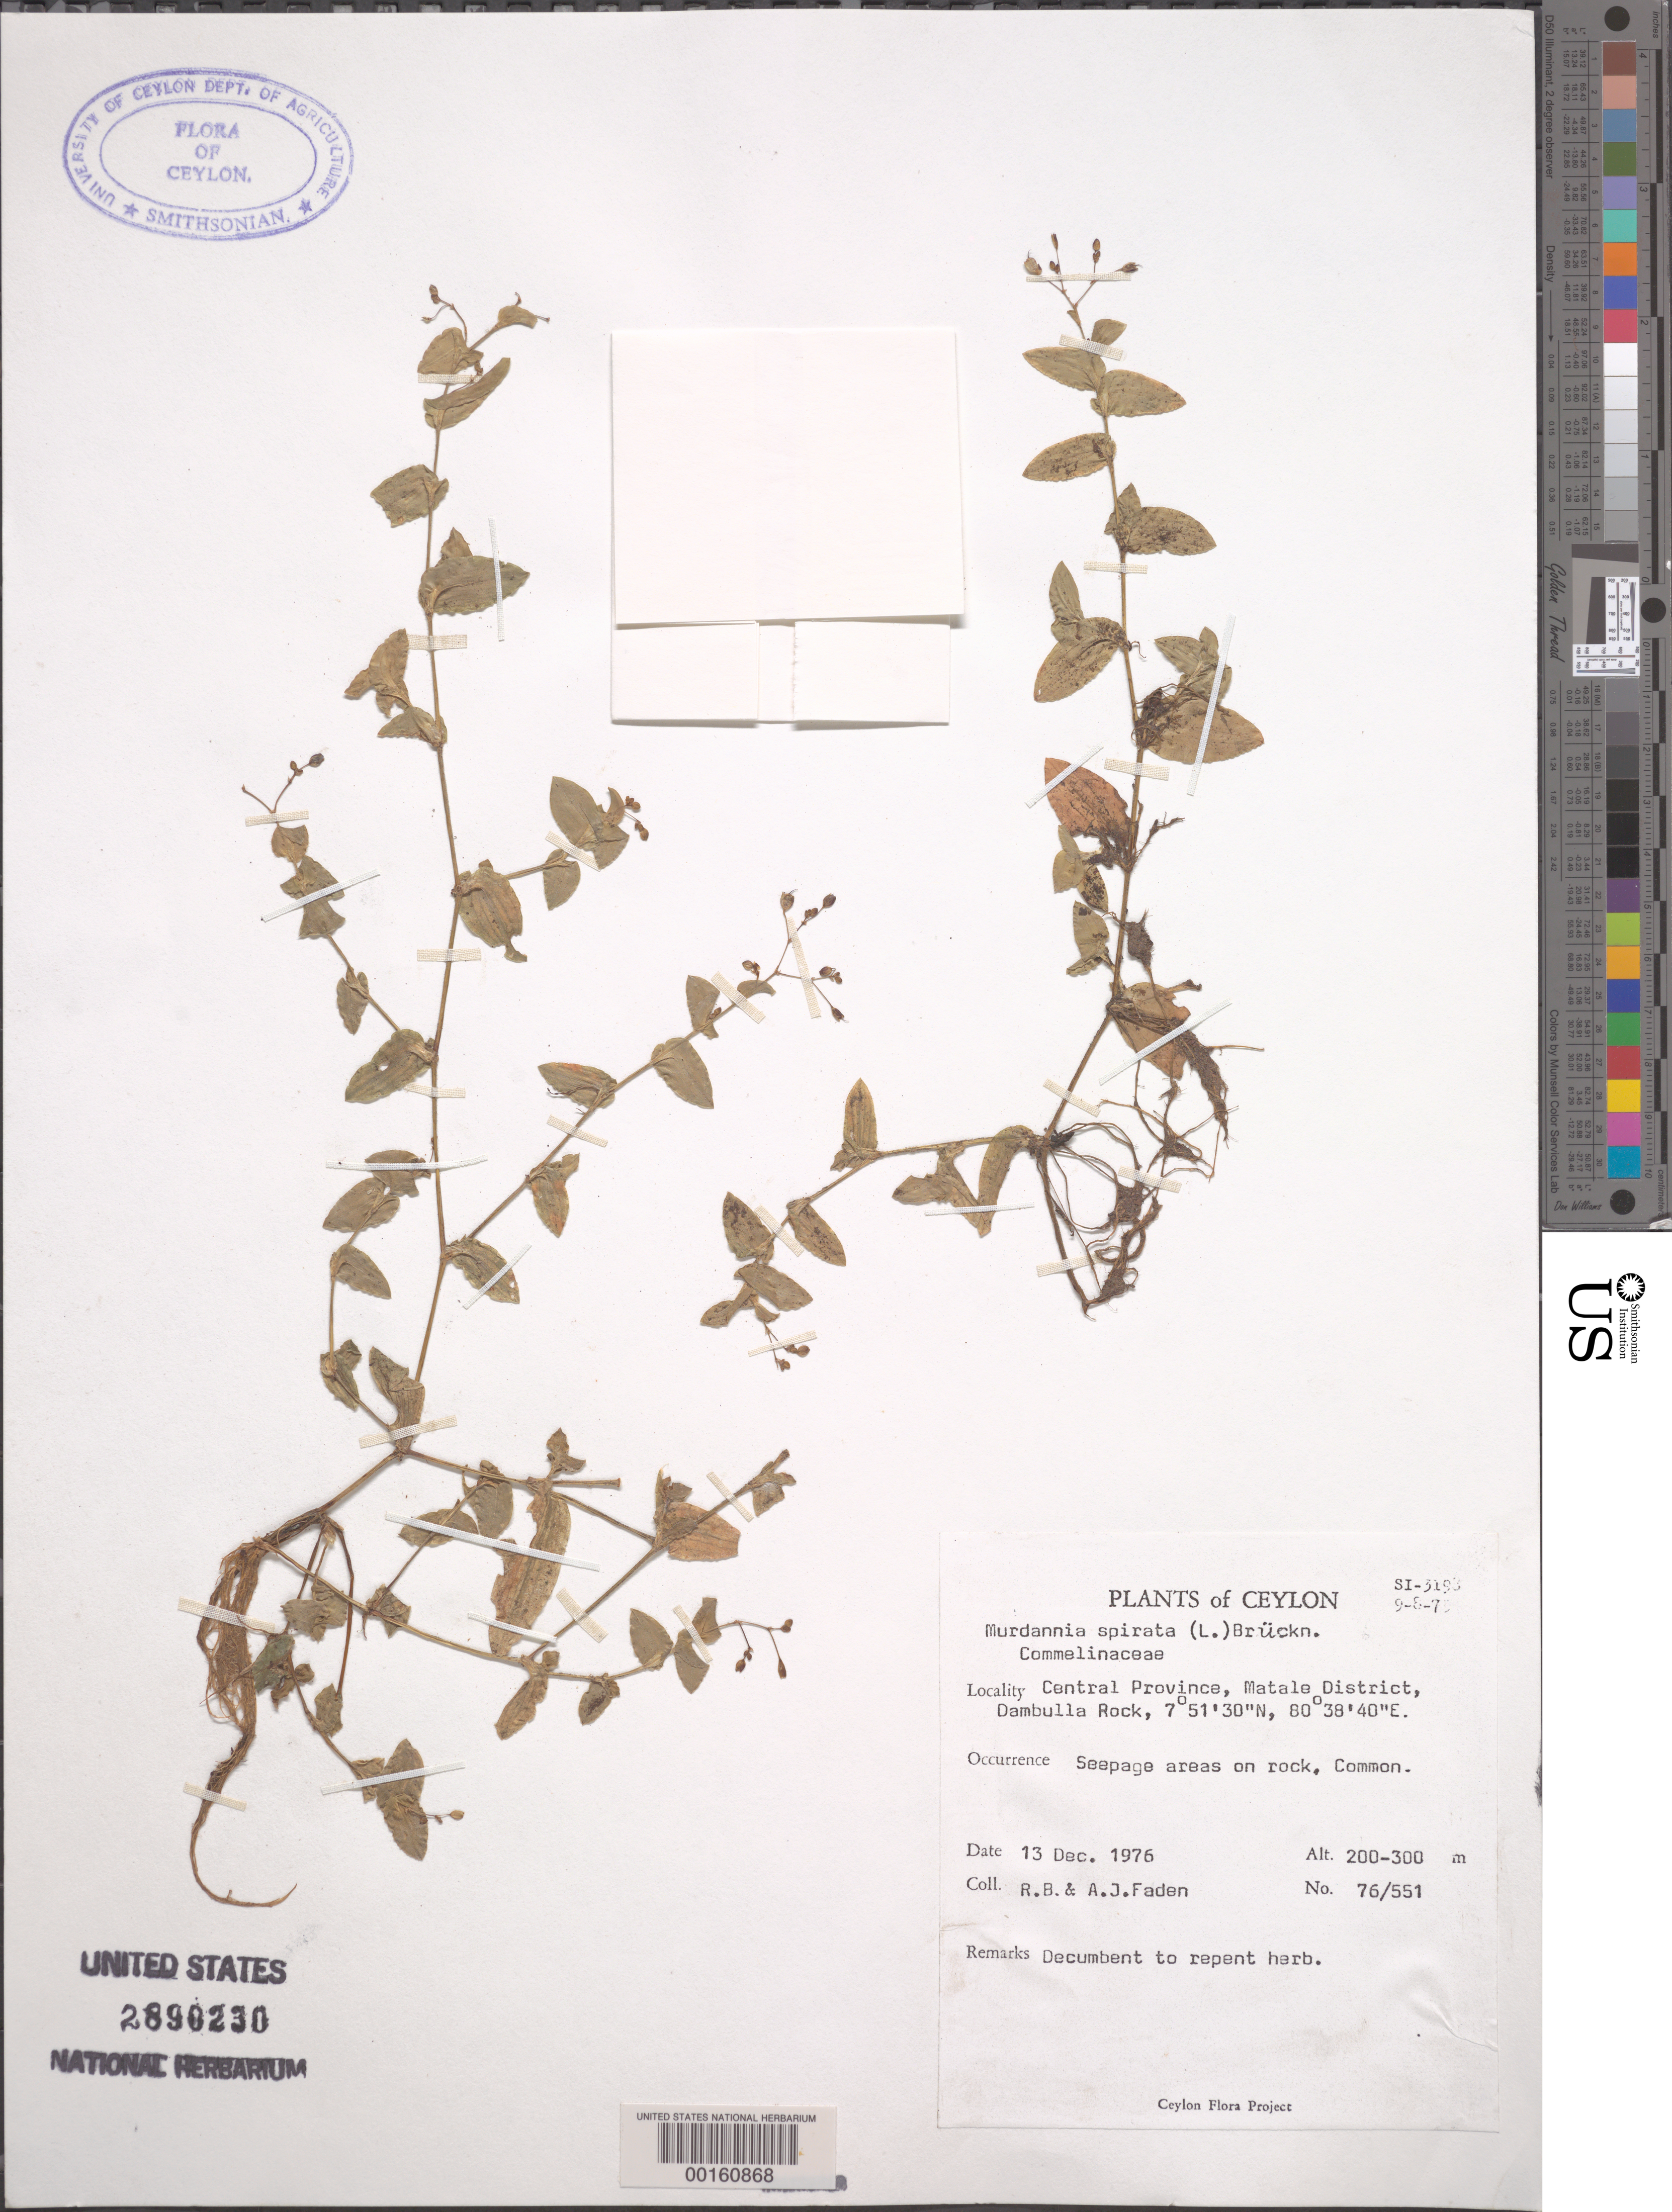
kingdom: Plantae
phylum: Tracheophyta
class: Liliopsida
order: Commelinales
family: Commelinaceae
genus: Murdannia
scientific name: Murdannia spirata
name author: (L.) G. Brückn.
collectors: R. B. Faden & A. J. Faden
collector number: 76/551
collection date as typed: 13 Dec 1976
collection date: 1976-12-13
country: Sri Lanka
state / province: Central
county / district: Matale Dist.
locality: Dambulla rock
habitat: Seepage areas on rocks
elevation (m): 200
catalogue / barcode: US 2890230